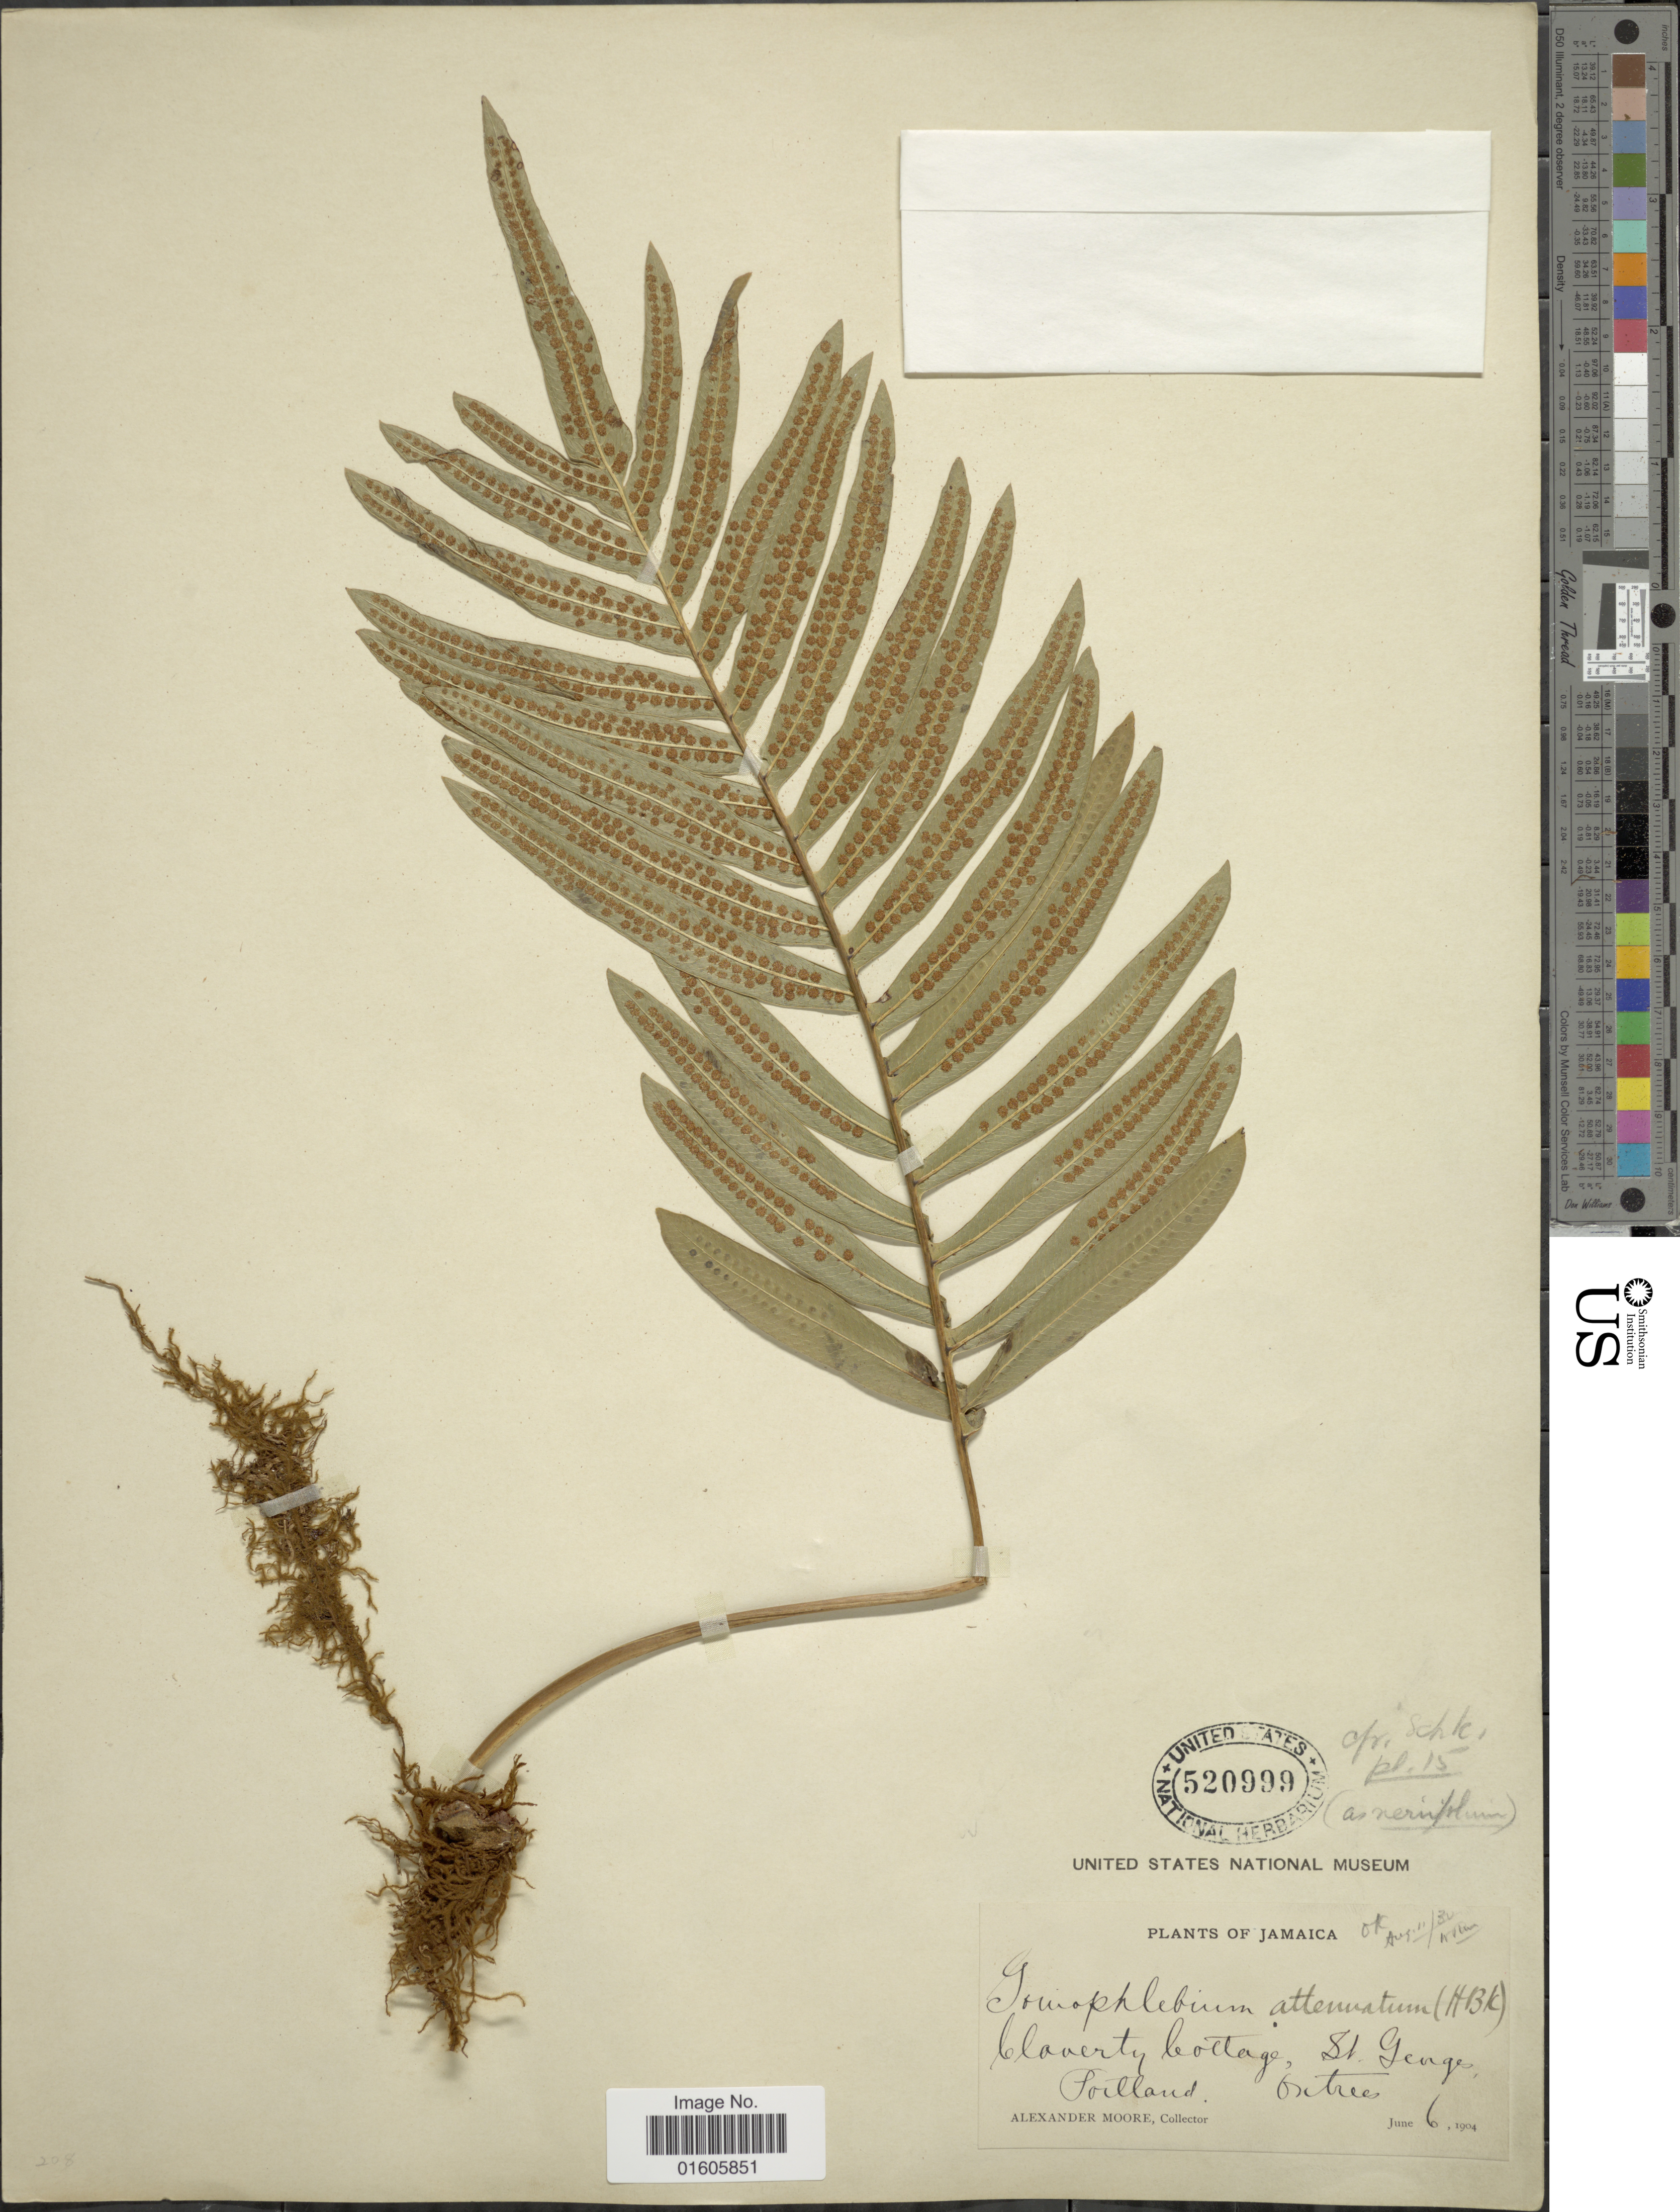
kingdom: Plantae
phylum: Tracheophyta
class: Polypodiopsida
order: Polypodiales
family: Polypodiaceae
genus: Serpocaulon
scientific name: Serpocaulon triseriale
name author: (Sw.) A.R. Sm.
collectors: A. Moore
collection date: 1904-06-06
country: Jamaica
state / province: Portland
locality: Claverty Cottage, St. George, Portland.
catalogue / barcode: US 520999